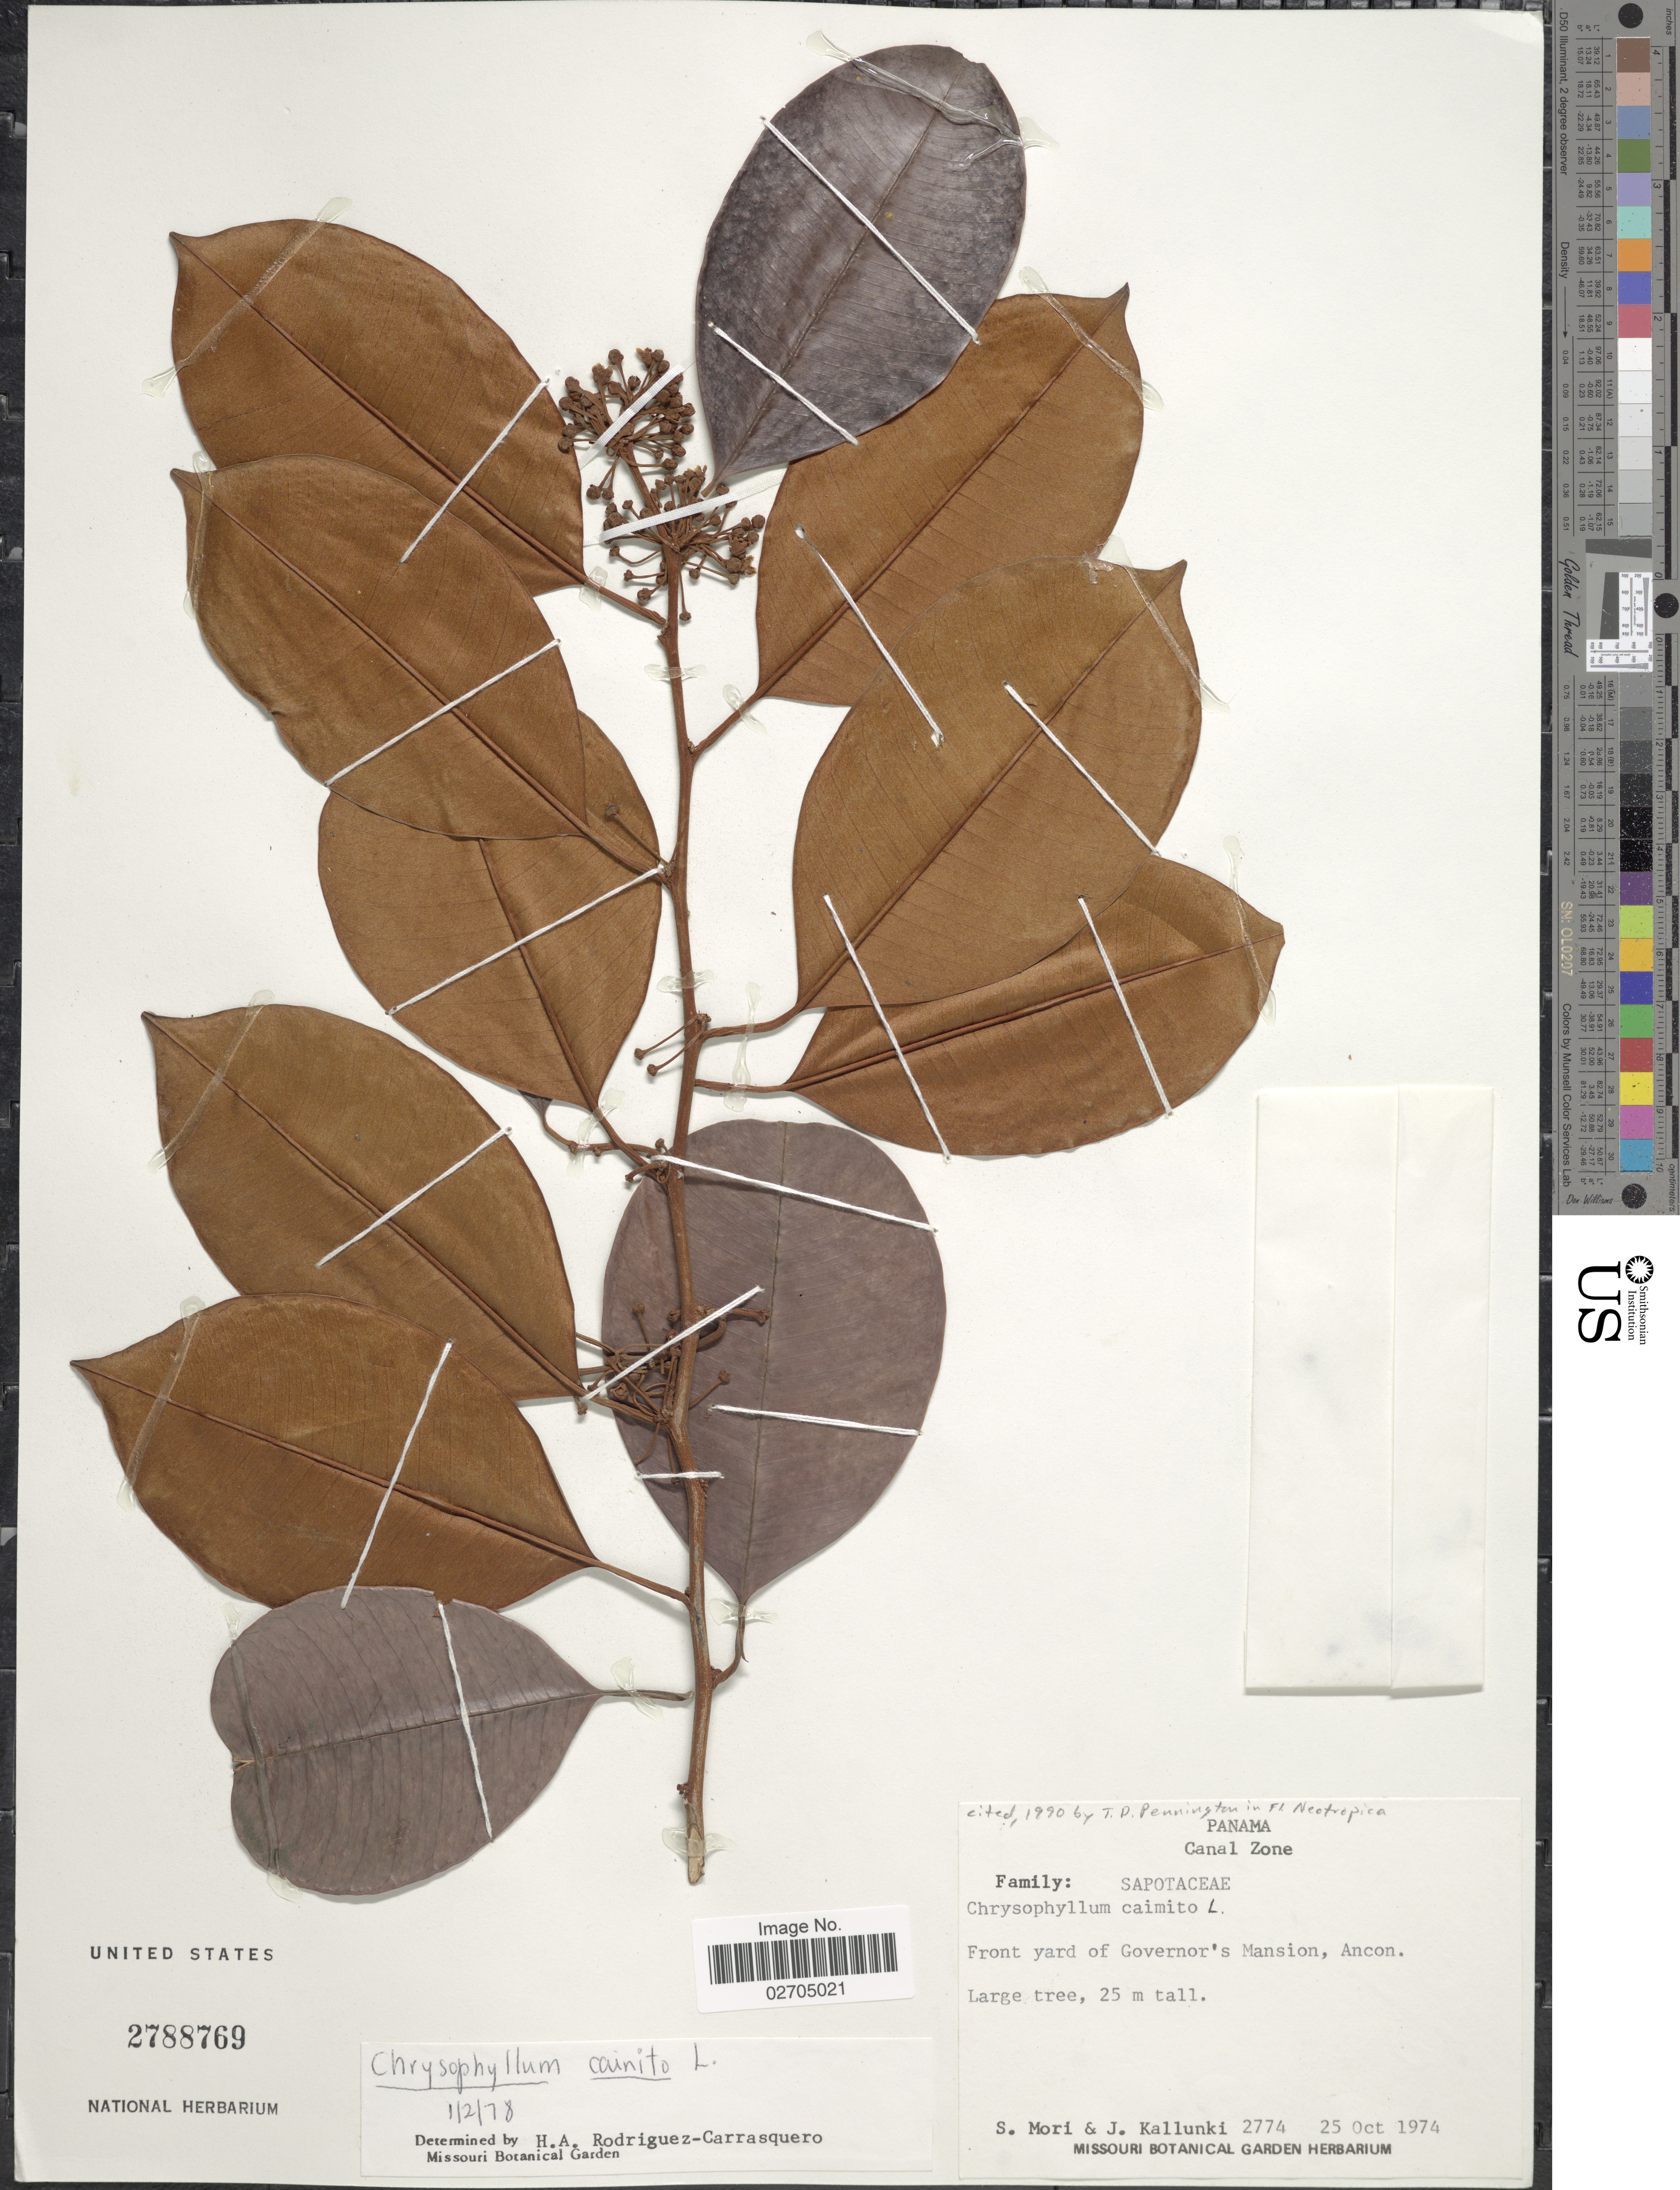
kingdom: Plantae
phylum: Tracheophyta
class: Magnoliopsida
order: Ericales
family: Sapotaceae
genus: Chrysophyllum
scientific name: Chrysophyllum cainito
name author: L.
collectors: S. Mori & J. Kallunki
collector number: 2774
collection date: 1974-10-25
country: Panama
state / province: Colón / Panamá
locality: Canal Zone, Front yard of Governor's Mansion, Ancon.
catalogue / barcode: US 2788769